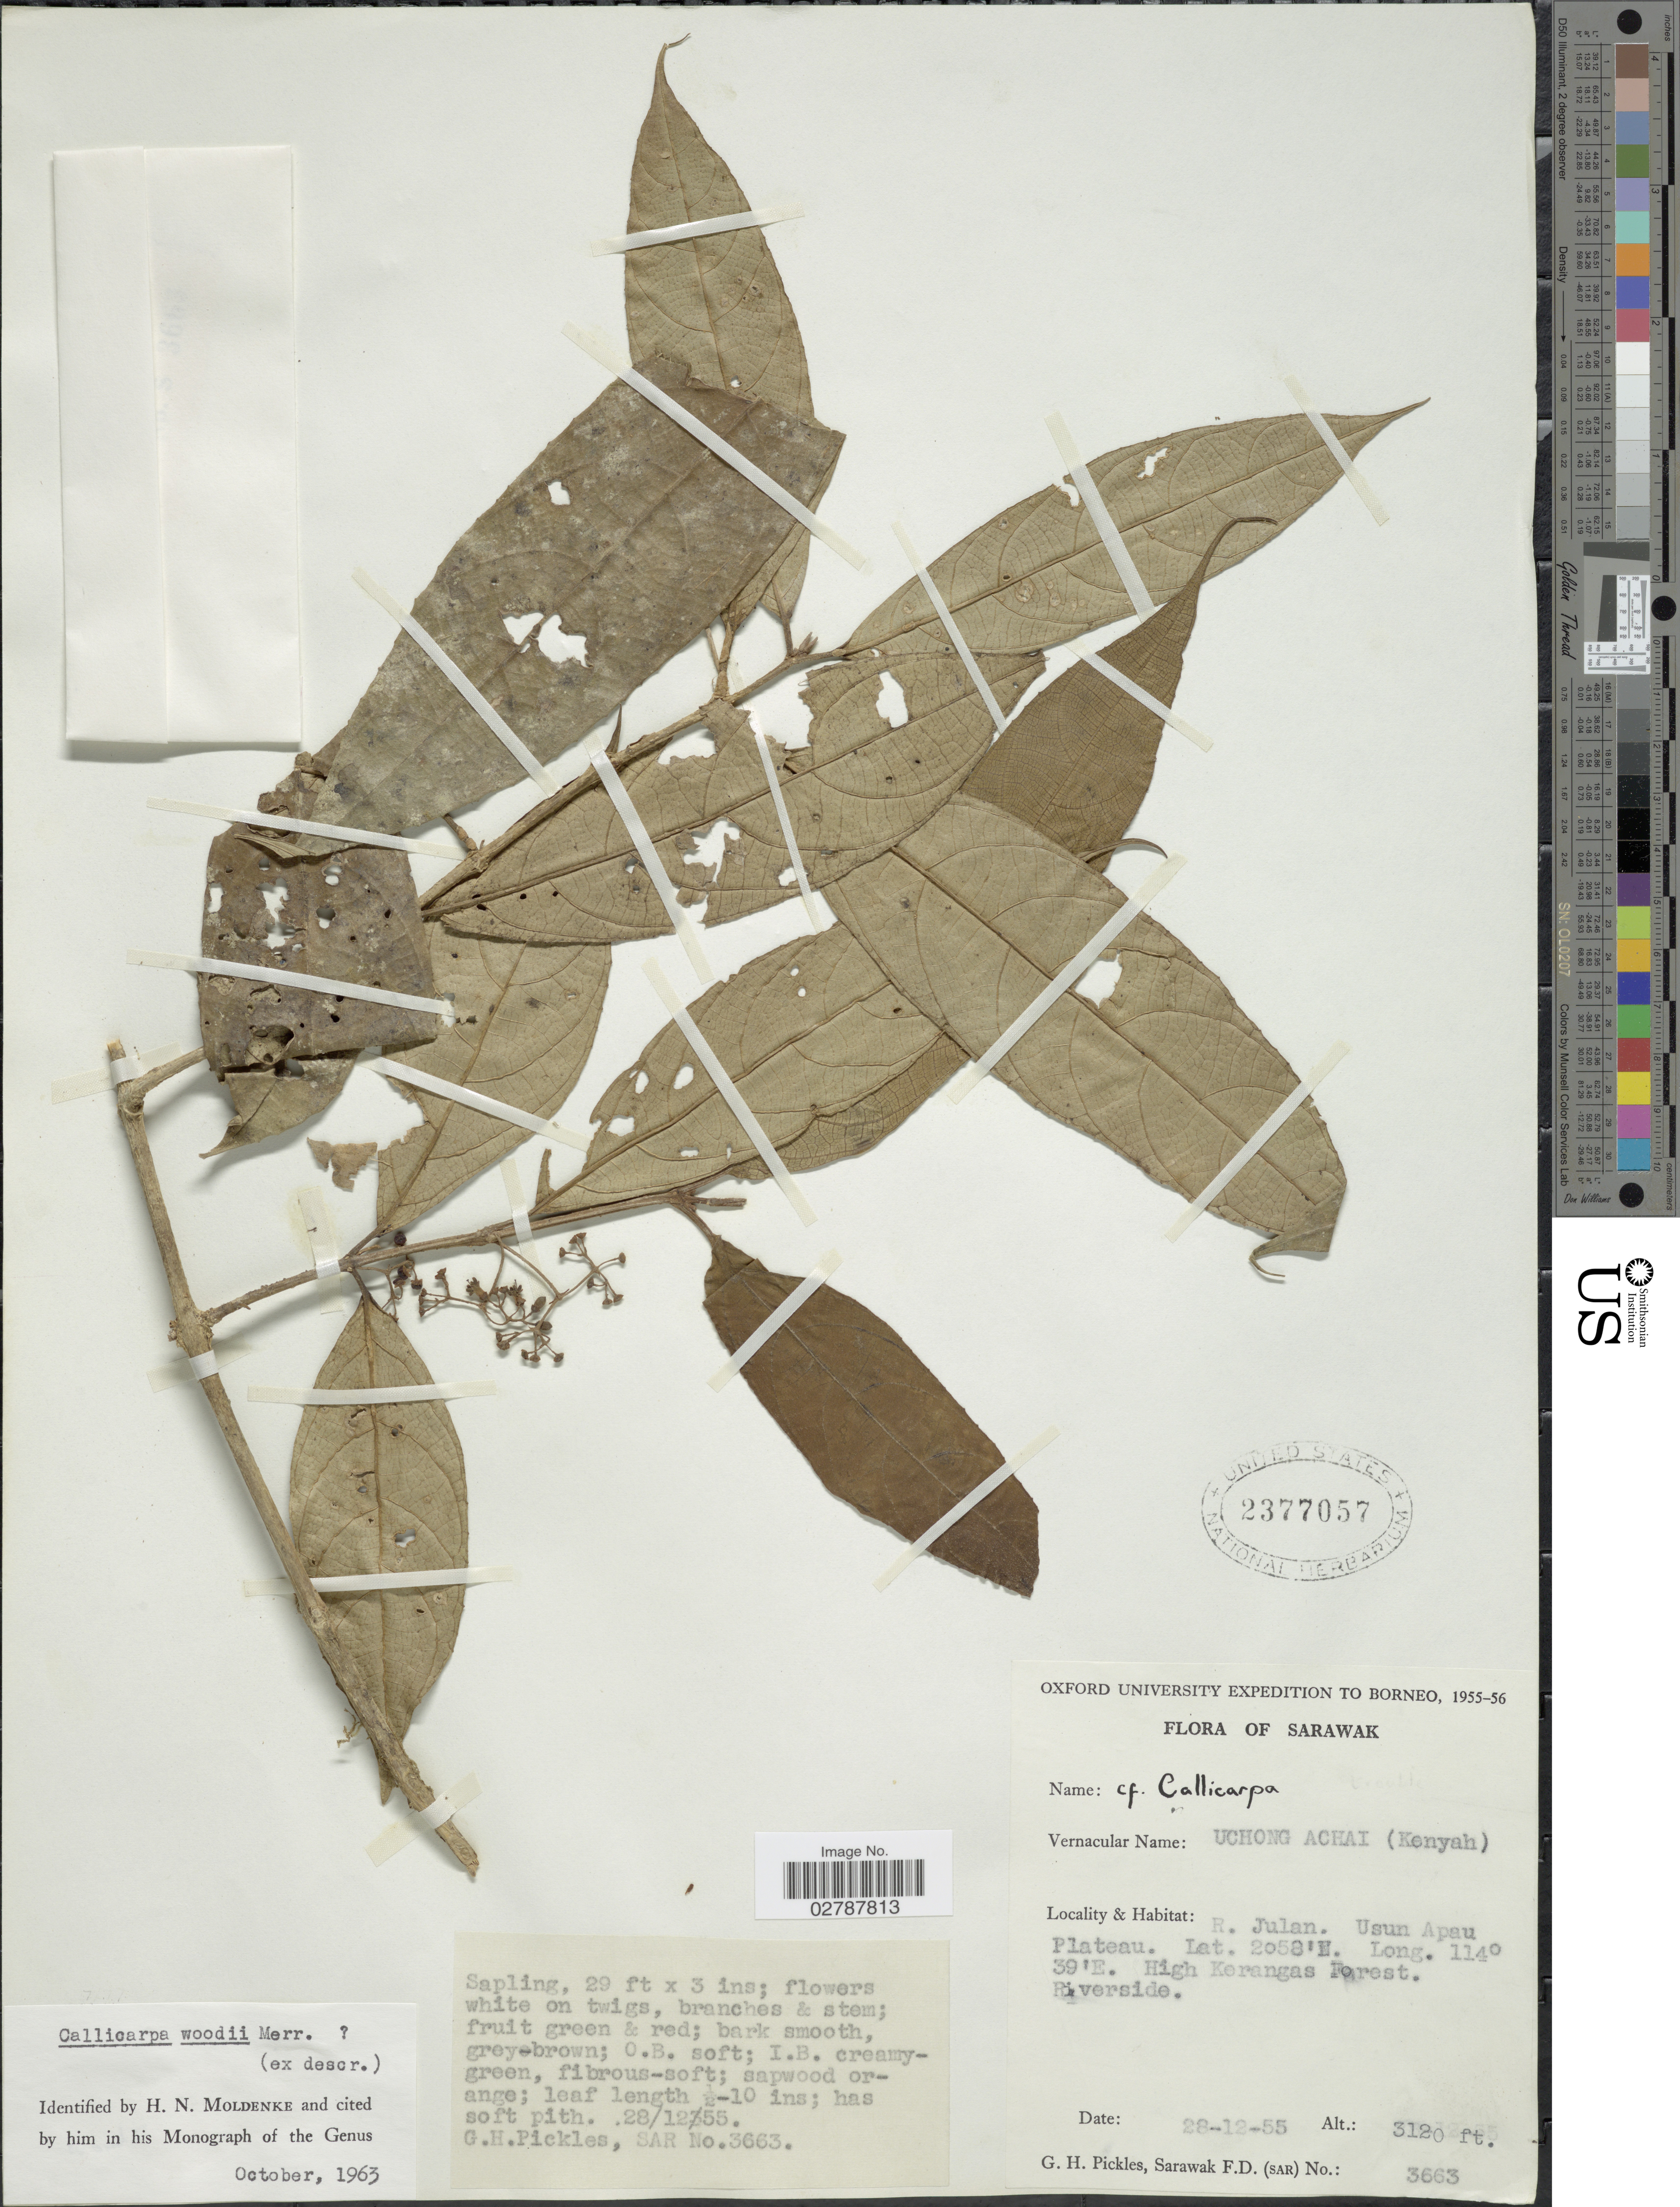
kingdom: Plantae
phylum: Tracheophyta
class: Magnoliopsida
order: Lamiales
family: Lamiaceae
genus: Callicarpa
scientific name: Callicarpa woodii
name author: Merr.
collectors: G. Pickles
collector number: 3663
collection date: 1955-12-28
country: Malaysia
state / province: Sarawak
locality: Borneo. R. Julan. Usun Apsu Plateau. High Kerangas Forest. Riverside.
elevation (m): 951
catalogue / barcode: US 2377057